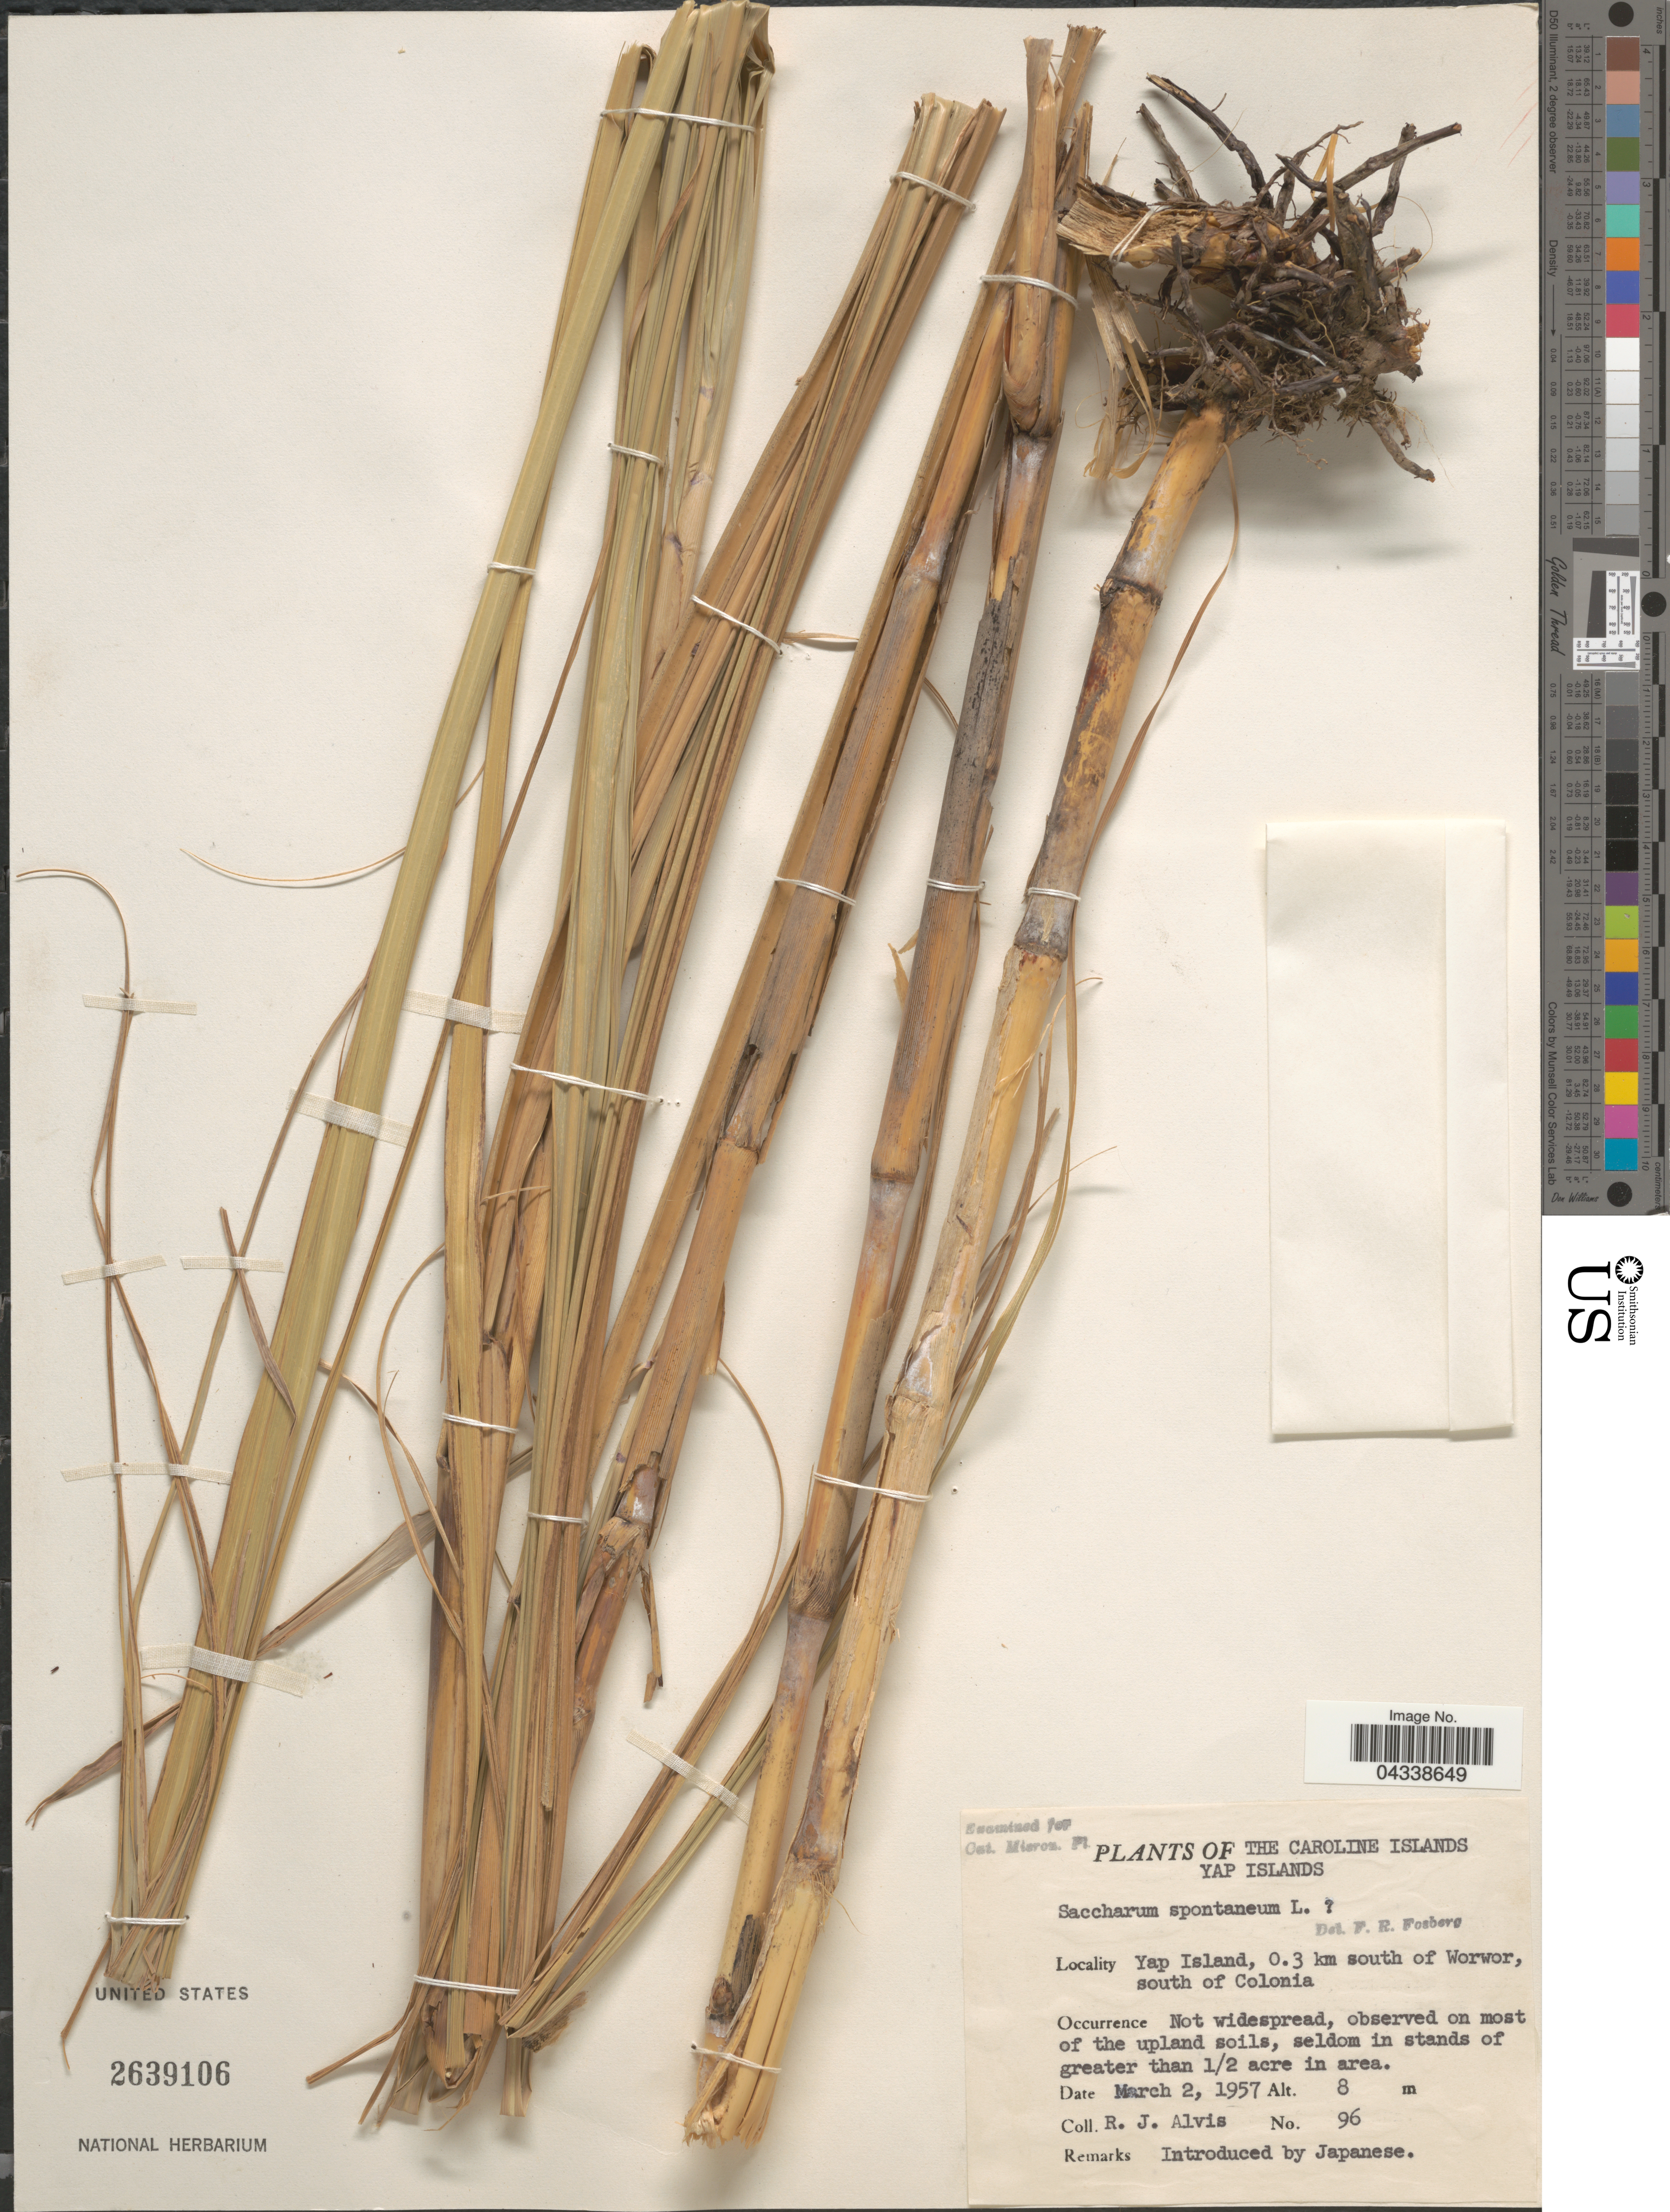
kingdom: Plantae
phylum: Tracheophyta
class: Liliopsida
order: Poales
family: Poaceae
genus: Saccharum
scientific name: Saccharum spontaneum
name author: L.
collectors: R. Alvis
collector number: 96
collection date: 1957-03-02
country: Micronesia, Federated States of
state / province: Yap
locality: The Caroline Islands. Yap Islands. Yap Island, 0.3 km south of Worwor, south of Colonia.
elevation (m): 8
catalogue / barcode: US 2639106